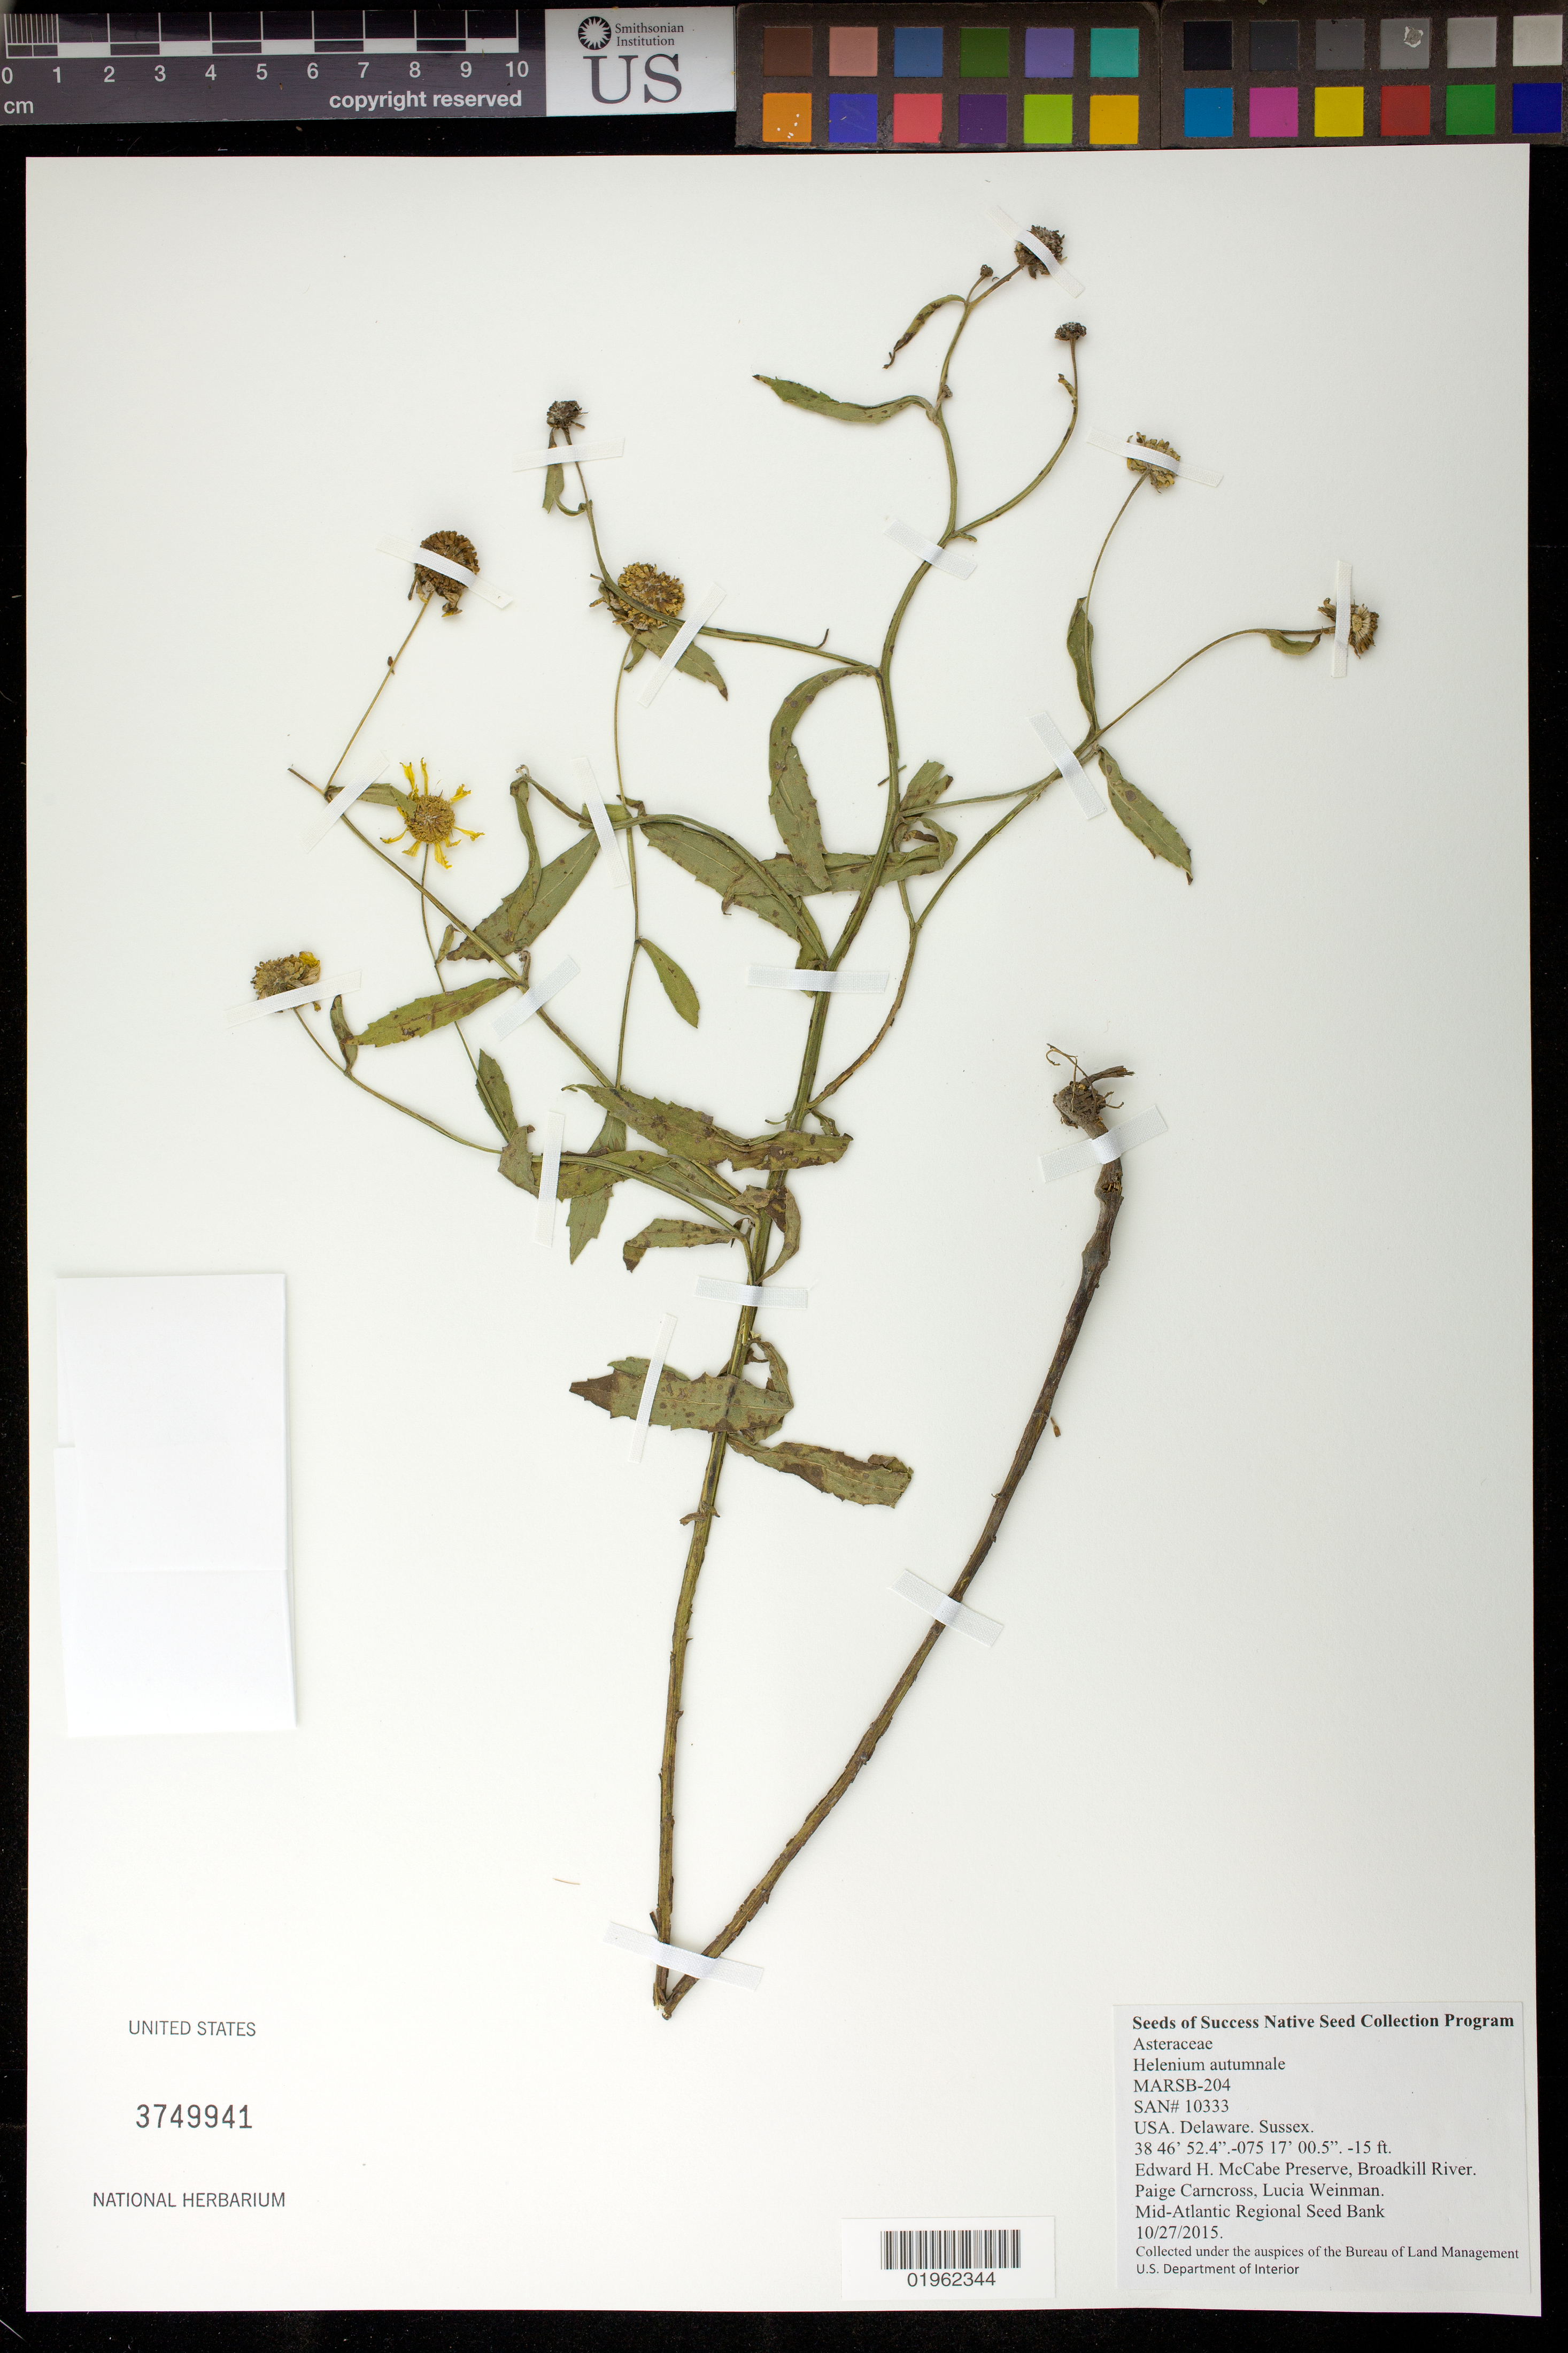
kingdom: Plantae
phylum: Tracheophyta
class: Magnoliopsida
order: Asterales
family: Asteraceae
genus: Helenium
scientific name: Helenium autumnale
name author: L.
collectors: P. Carncross & L. Weinman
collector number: MARSB-204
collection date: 2015-10-27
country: United States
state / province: Delaware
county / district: Sussex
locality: Edward H. McCabe Nature Preserve, Broadkill River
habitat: Atlantic & Gulf Coastal Plain Freshwater Tidal Marsh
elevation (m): -1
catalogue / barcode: US 3749941